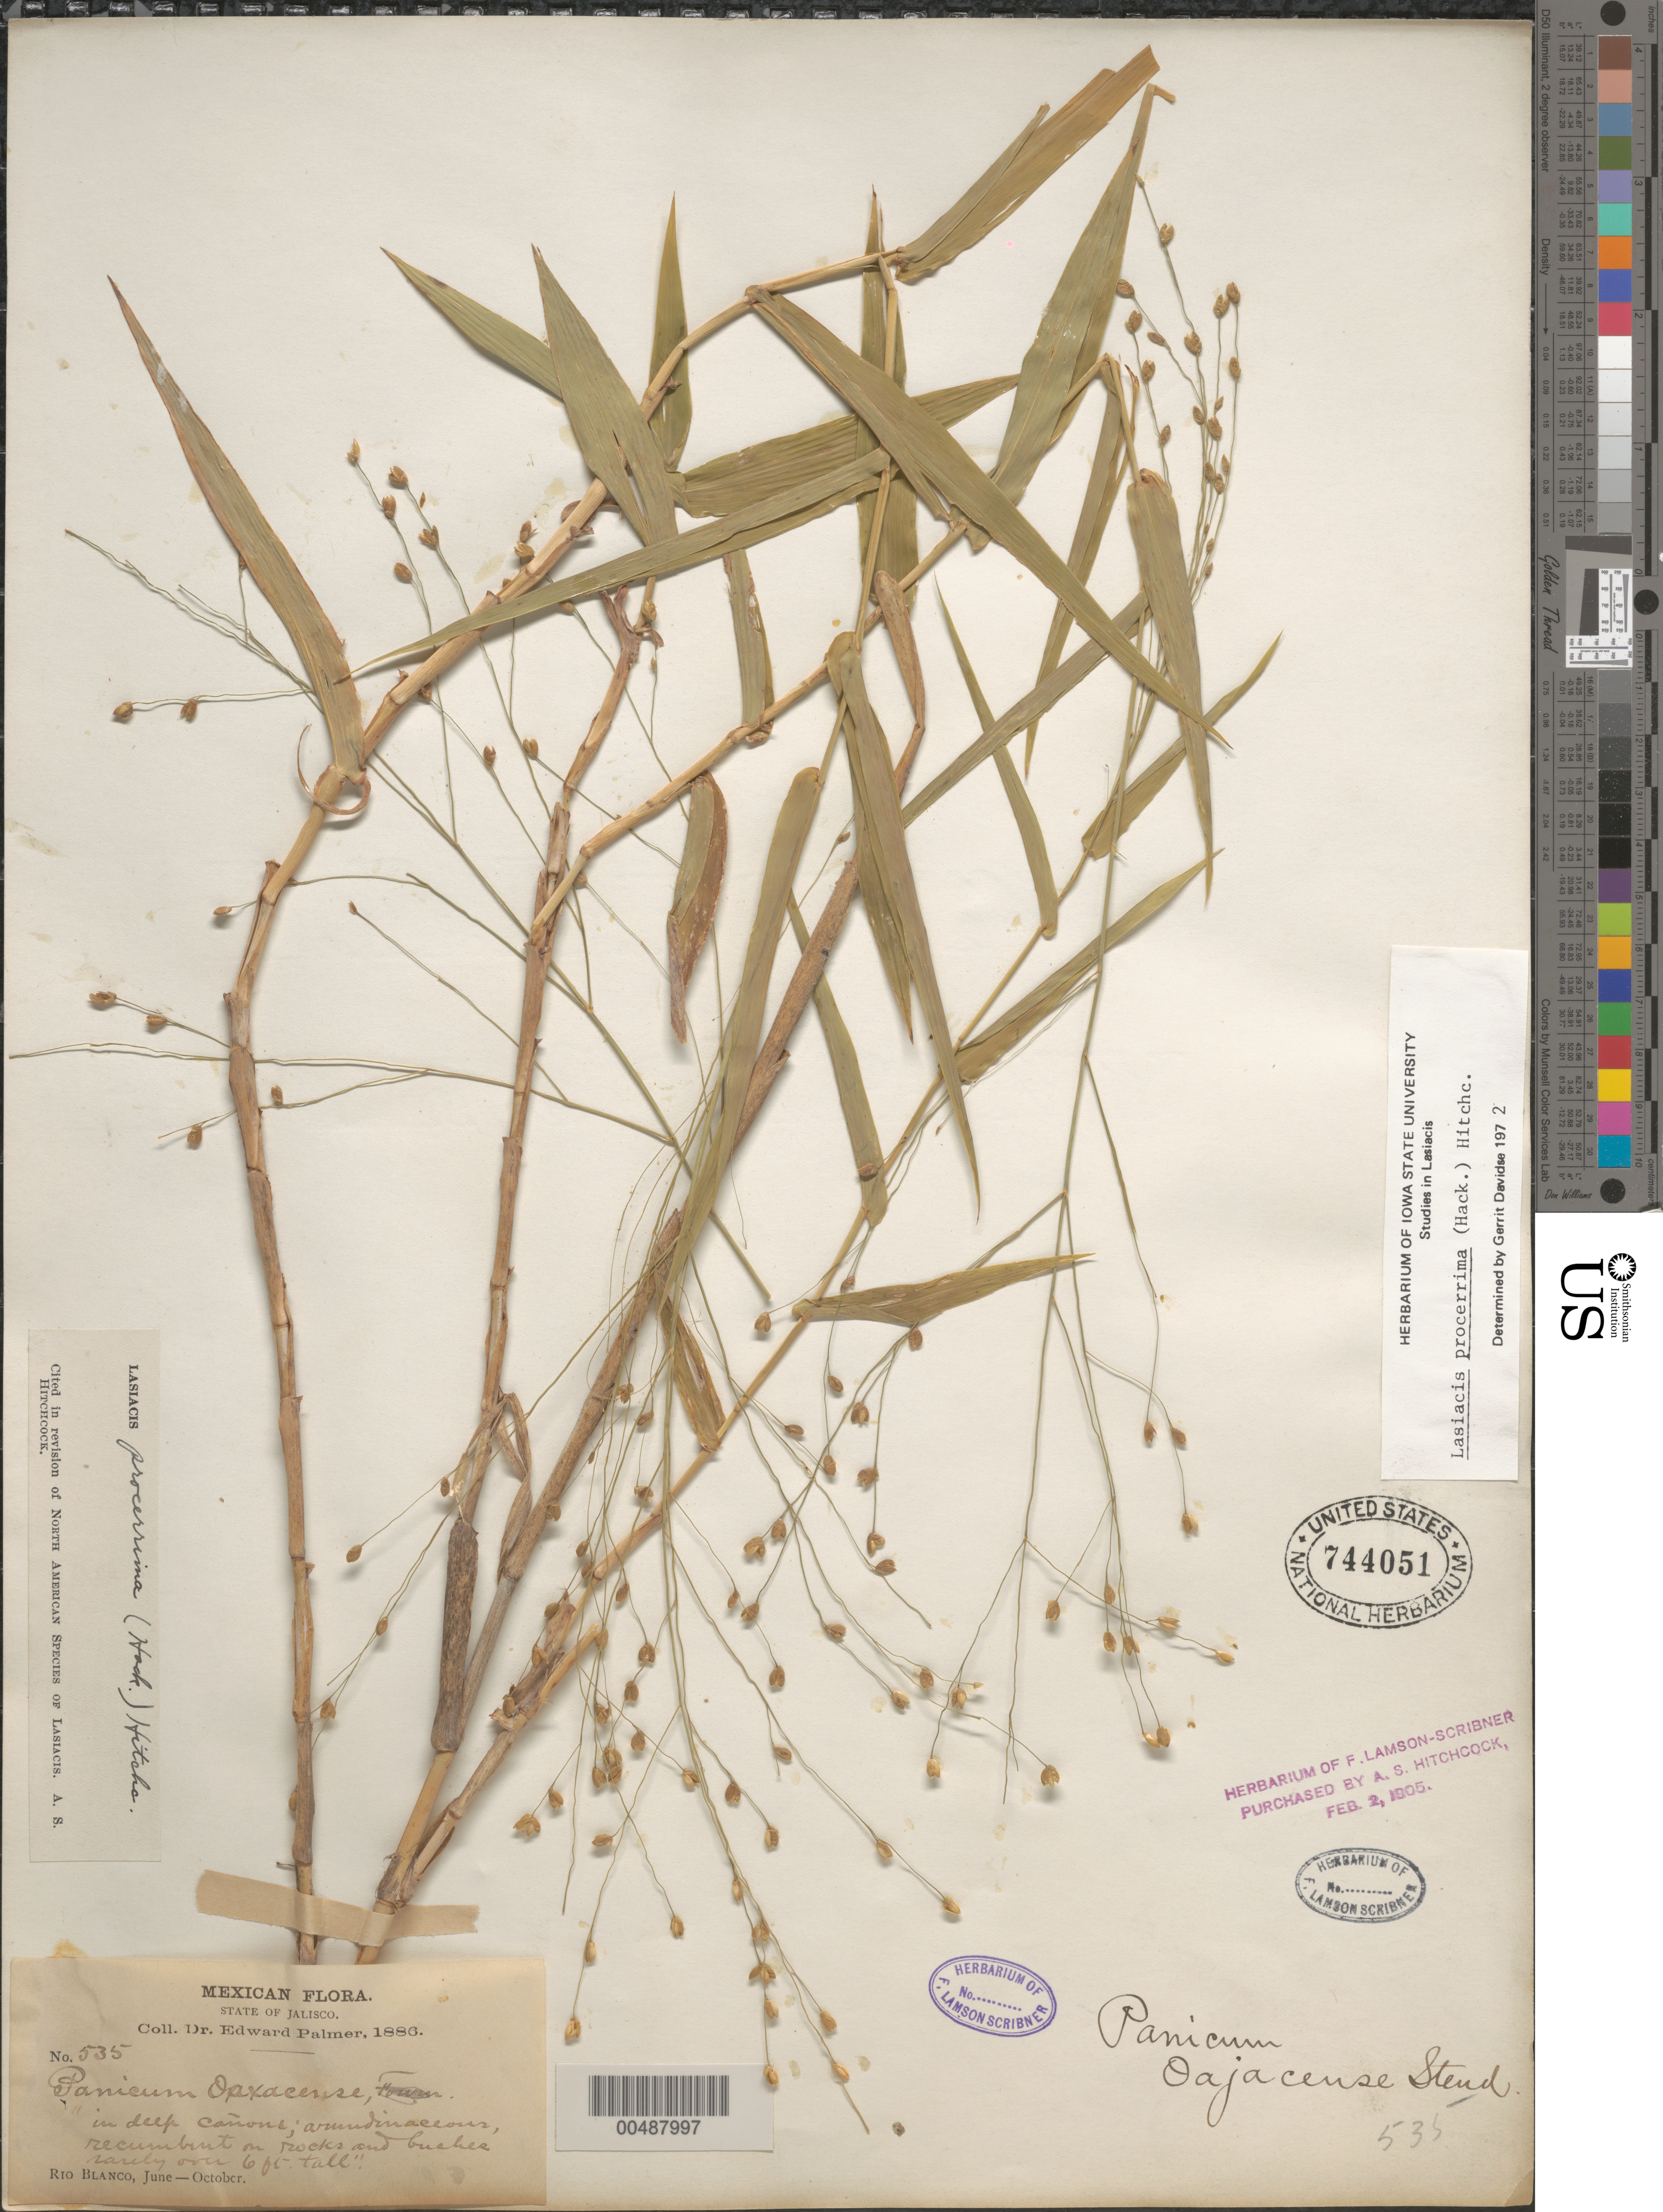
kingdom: Plantae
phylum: Tracheophyta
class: Liliopsida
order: Poales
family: Poaceae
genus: Lasiacis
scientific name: Lasiacis procerrima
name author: (Hack.) Hitchc.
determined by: Davidse, Gerrit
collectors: E. Palmer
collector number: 535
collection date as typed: Jun 1886 to Oct 1886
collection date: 1886-06/1886-10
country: Mexico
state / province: Jalisco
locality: Rio Blanco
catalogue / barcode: US 744051